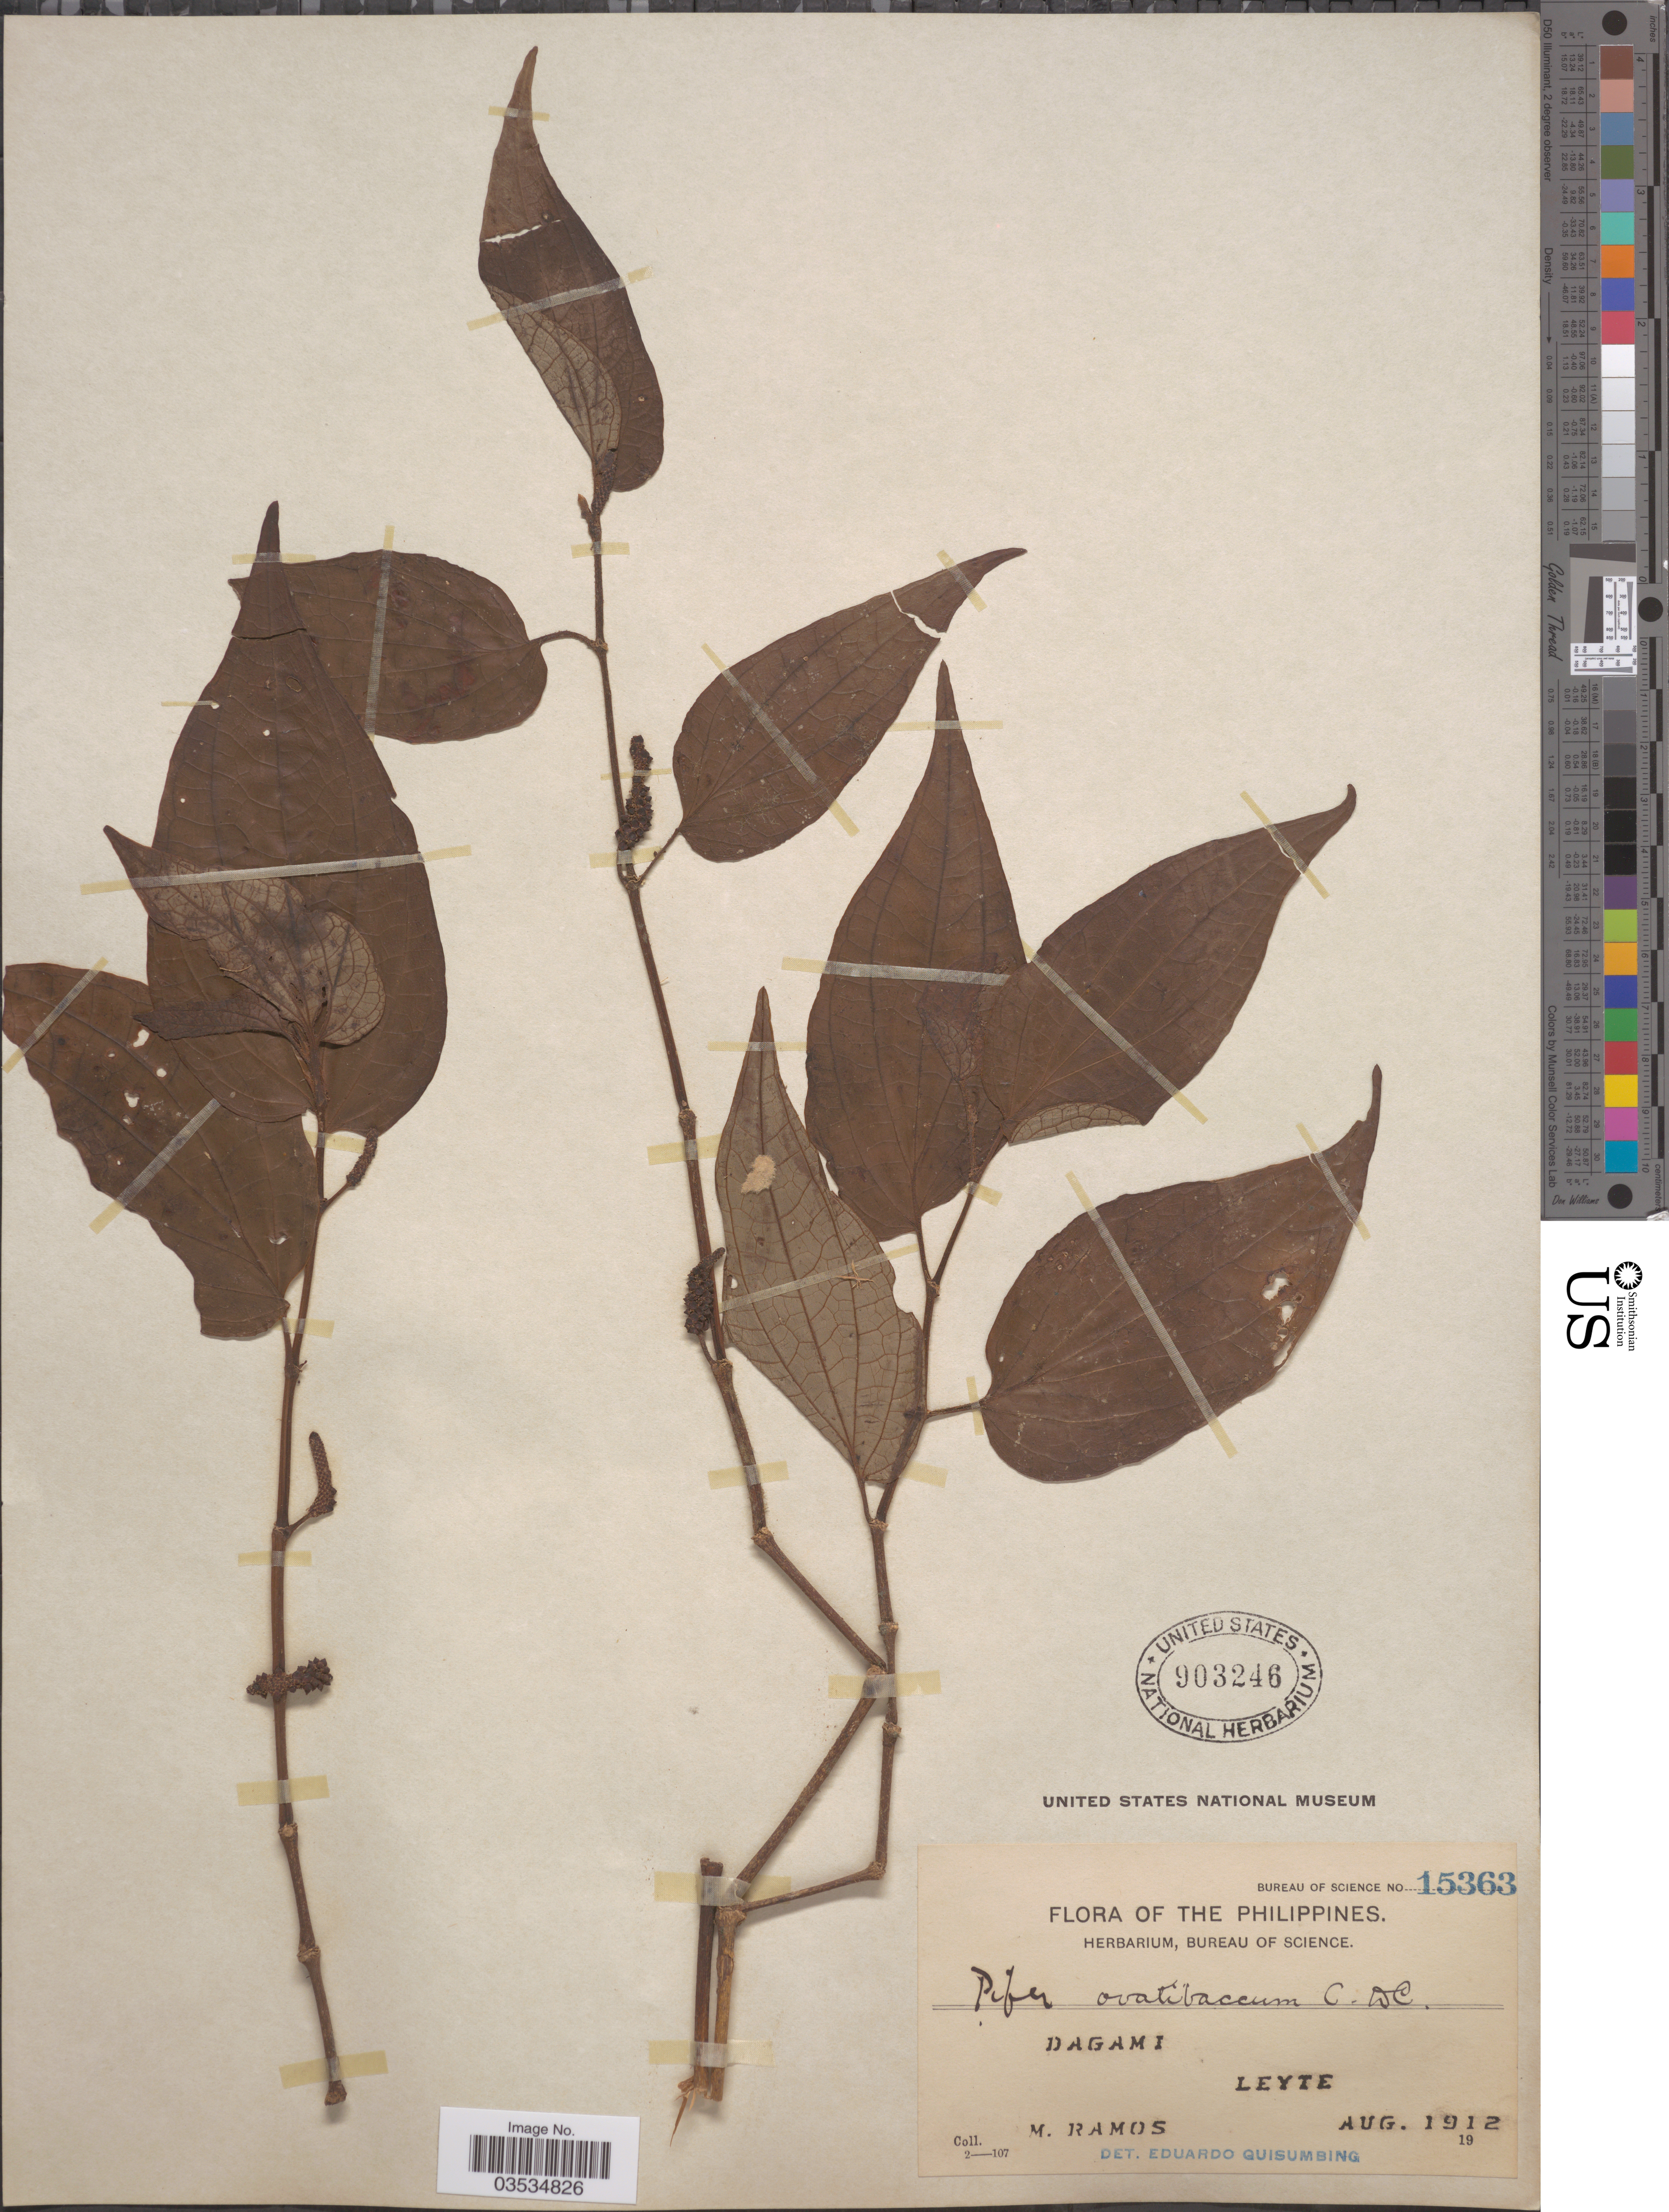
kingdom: Plantae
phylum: Tracheophyta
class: Magnoliopsida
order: Piperales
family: Piperaceae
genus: Piper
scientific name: Piper ovatibaccum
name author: C. DC. in Elmer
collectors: M. Ramos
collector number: Bureau of Science 15363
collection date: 1912-08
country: Philippines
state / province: Eastern Visayas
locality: Dagami. Leyte.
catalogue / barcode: US 903246